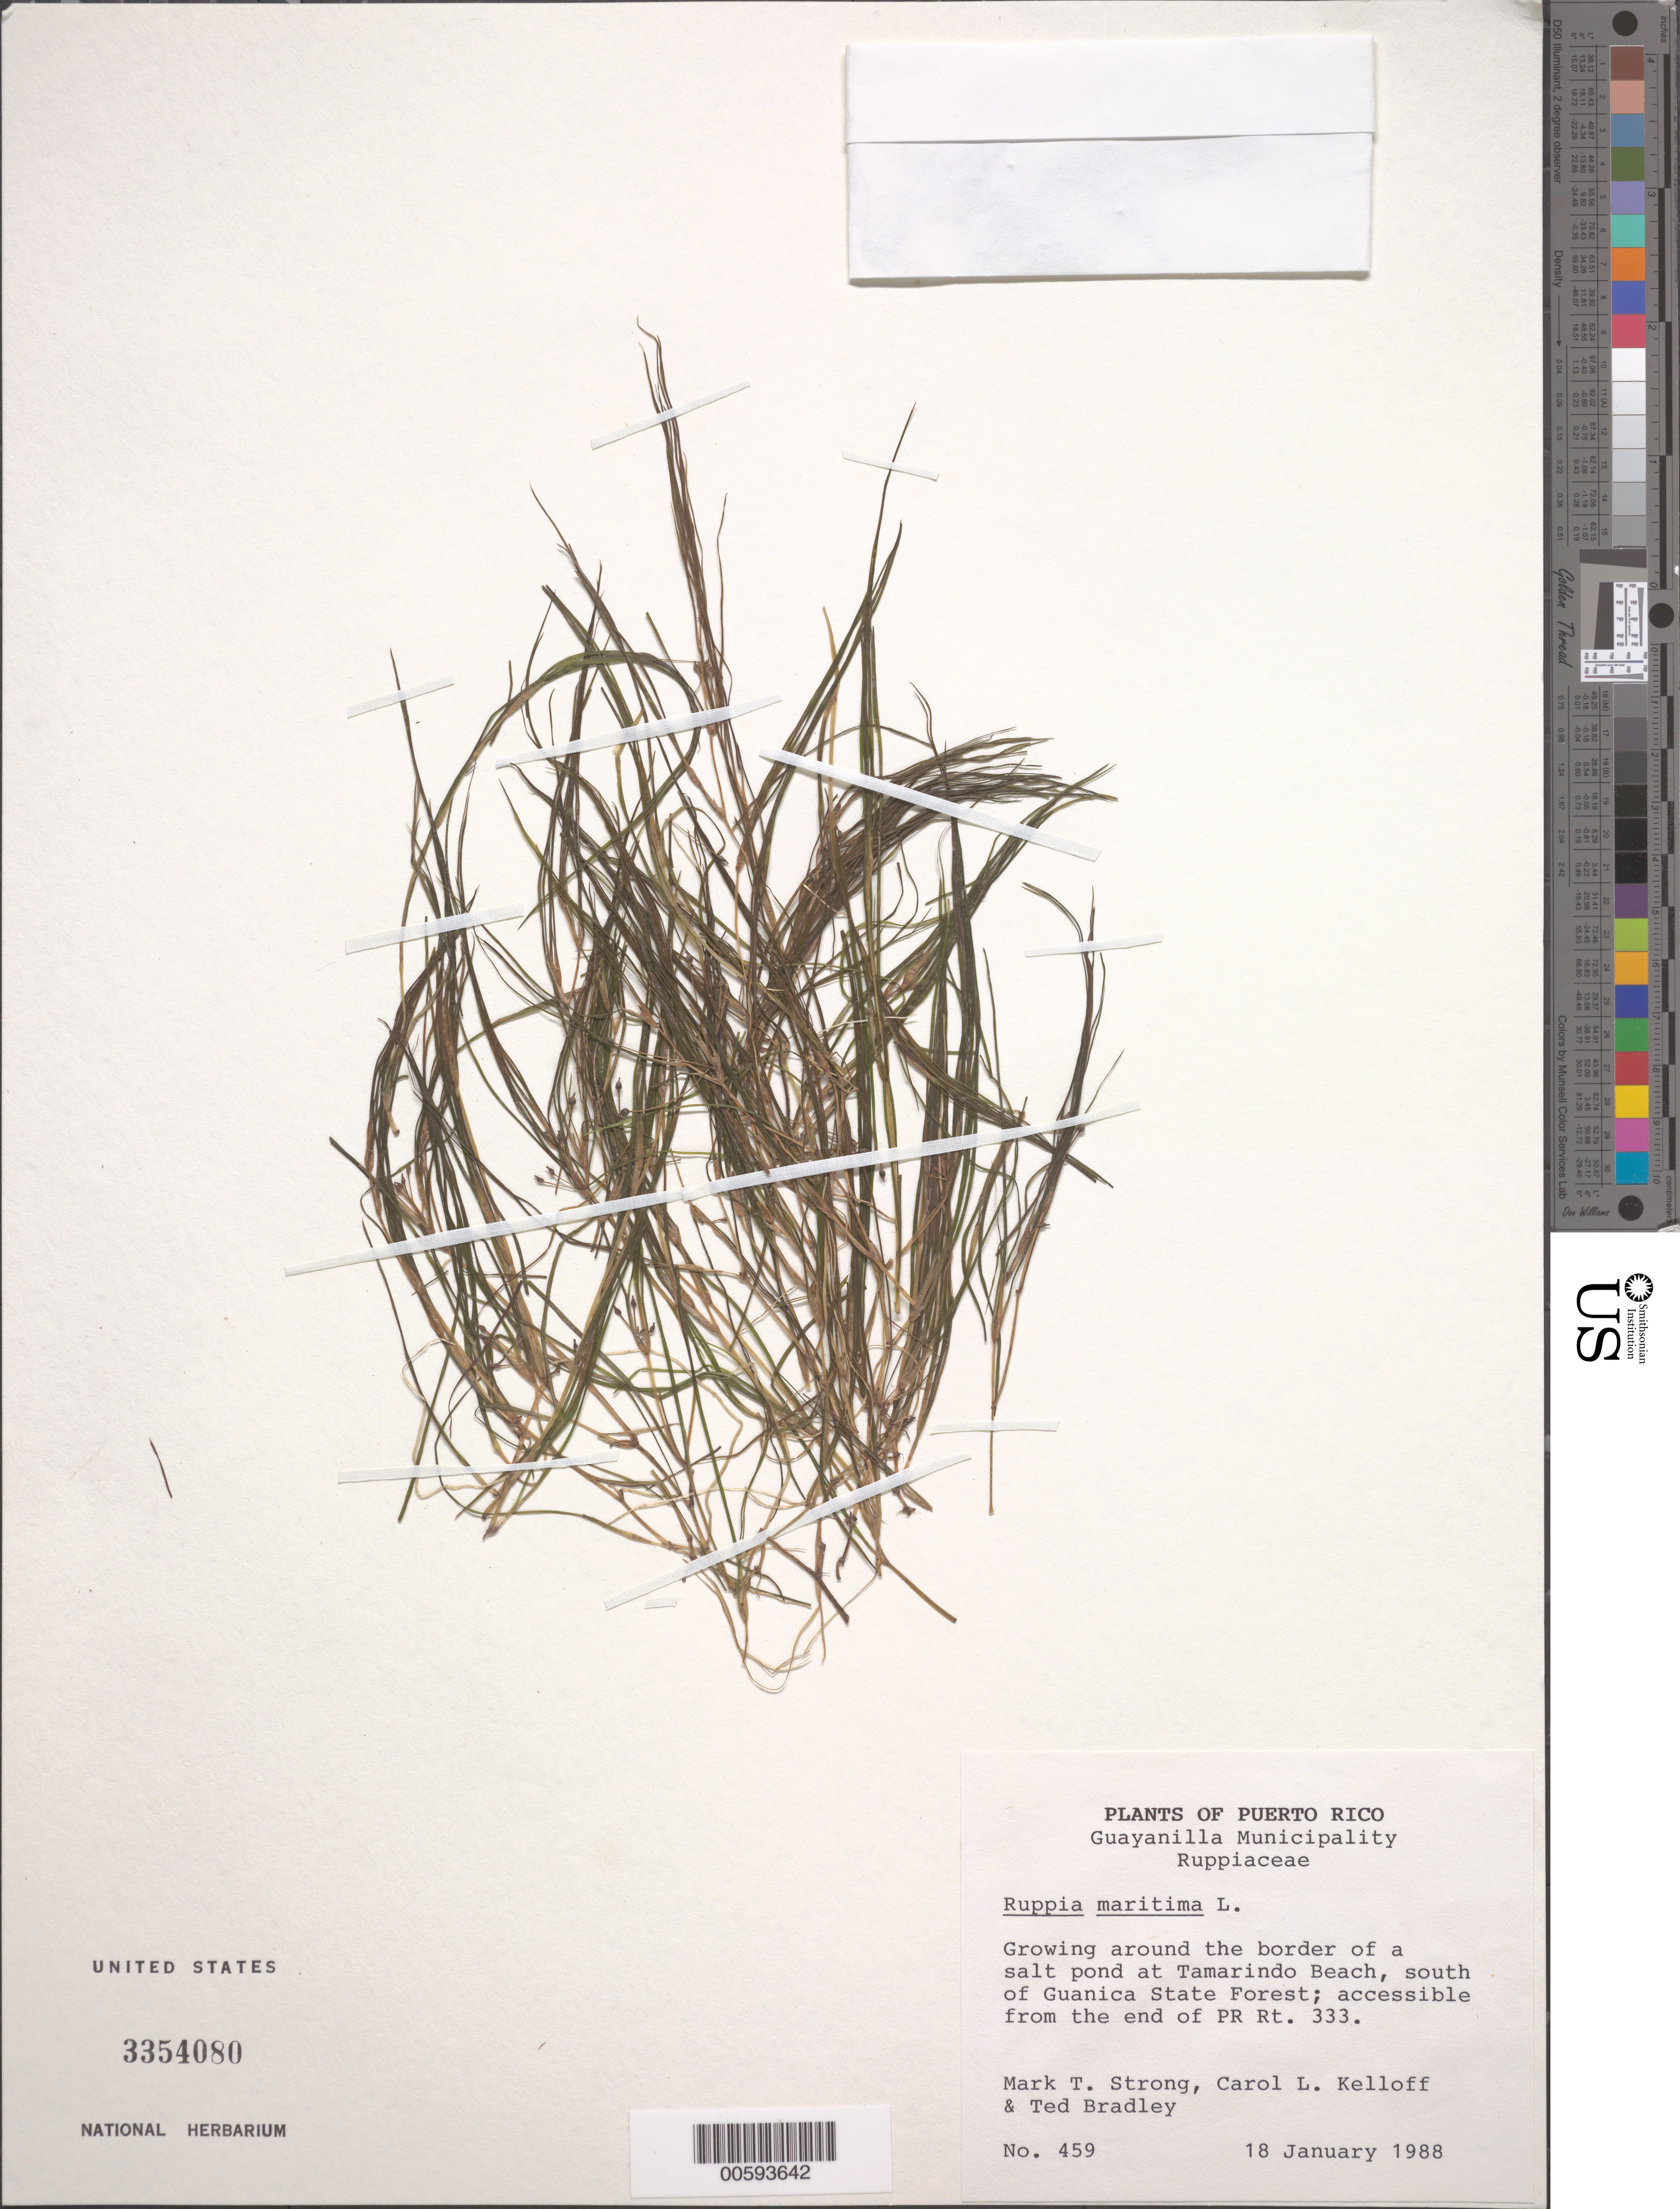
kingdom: Plantae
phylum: Tracheophyta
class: Liliopsida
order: Alismatales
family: Ruppiaceae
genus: Ruppia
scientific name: Ruppia maritima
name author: L.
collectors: M. T. Strong, C. L. Kelloff, T. Bradley & G. Proctor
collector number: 459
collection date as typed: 17 Jan 1988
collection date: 1988-01-17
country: Puerto Rico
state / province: Guayanilla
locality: Guayanilla Municipality: Tamarindo Beach at end of Rt. 333, S of Guanica State Forest.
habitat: Coastal salt pond and dunes.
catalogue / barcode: US 3354080